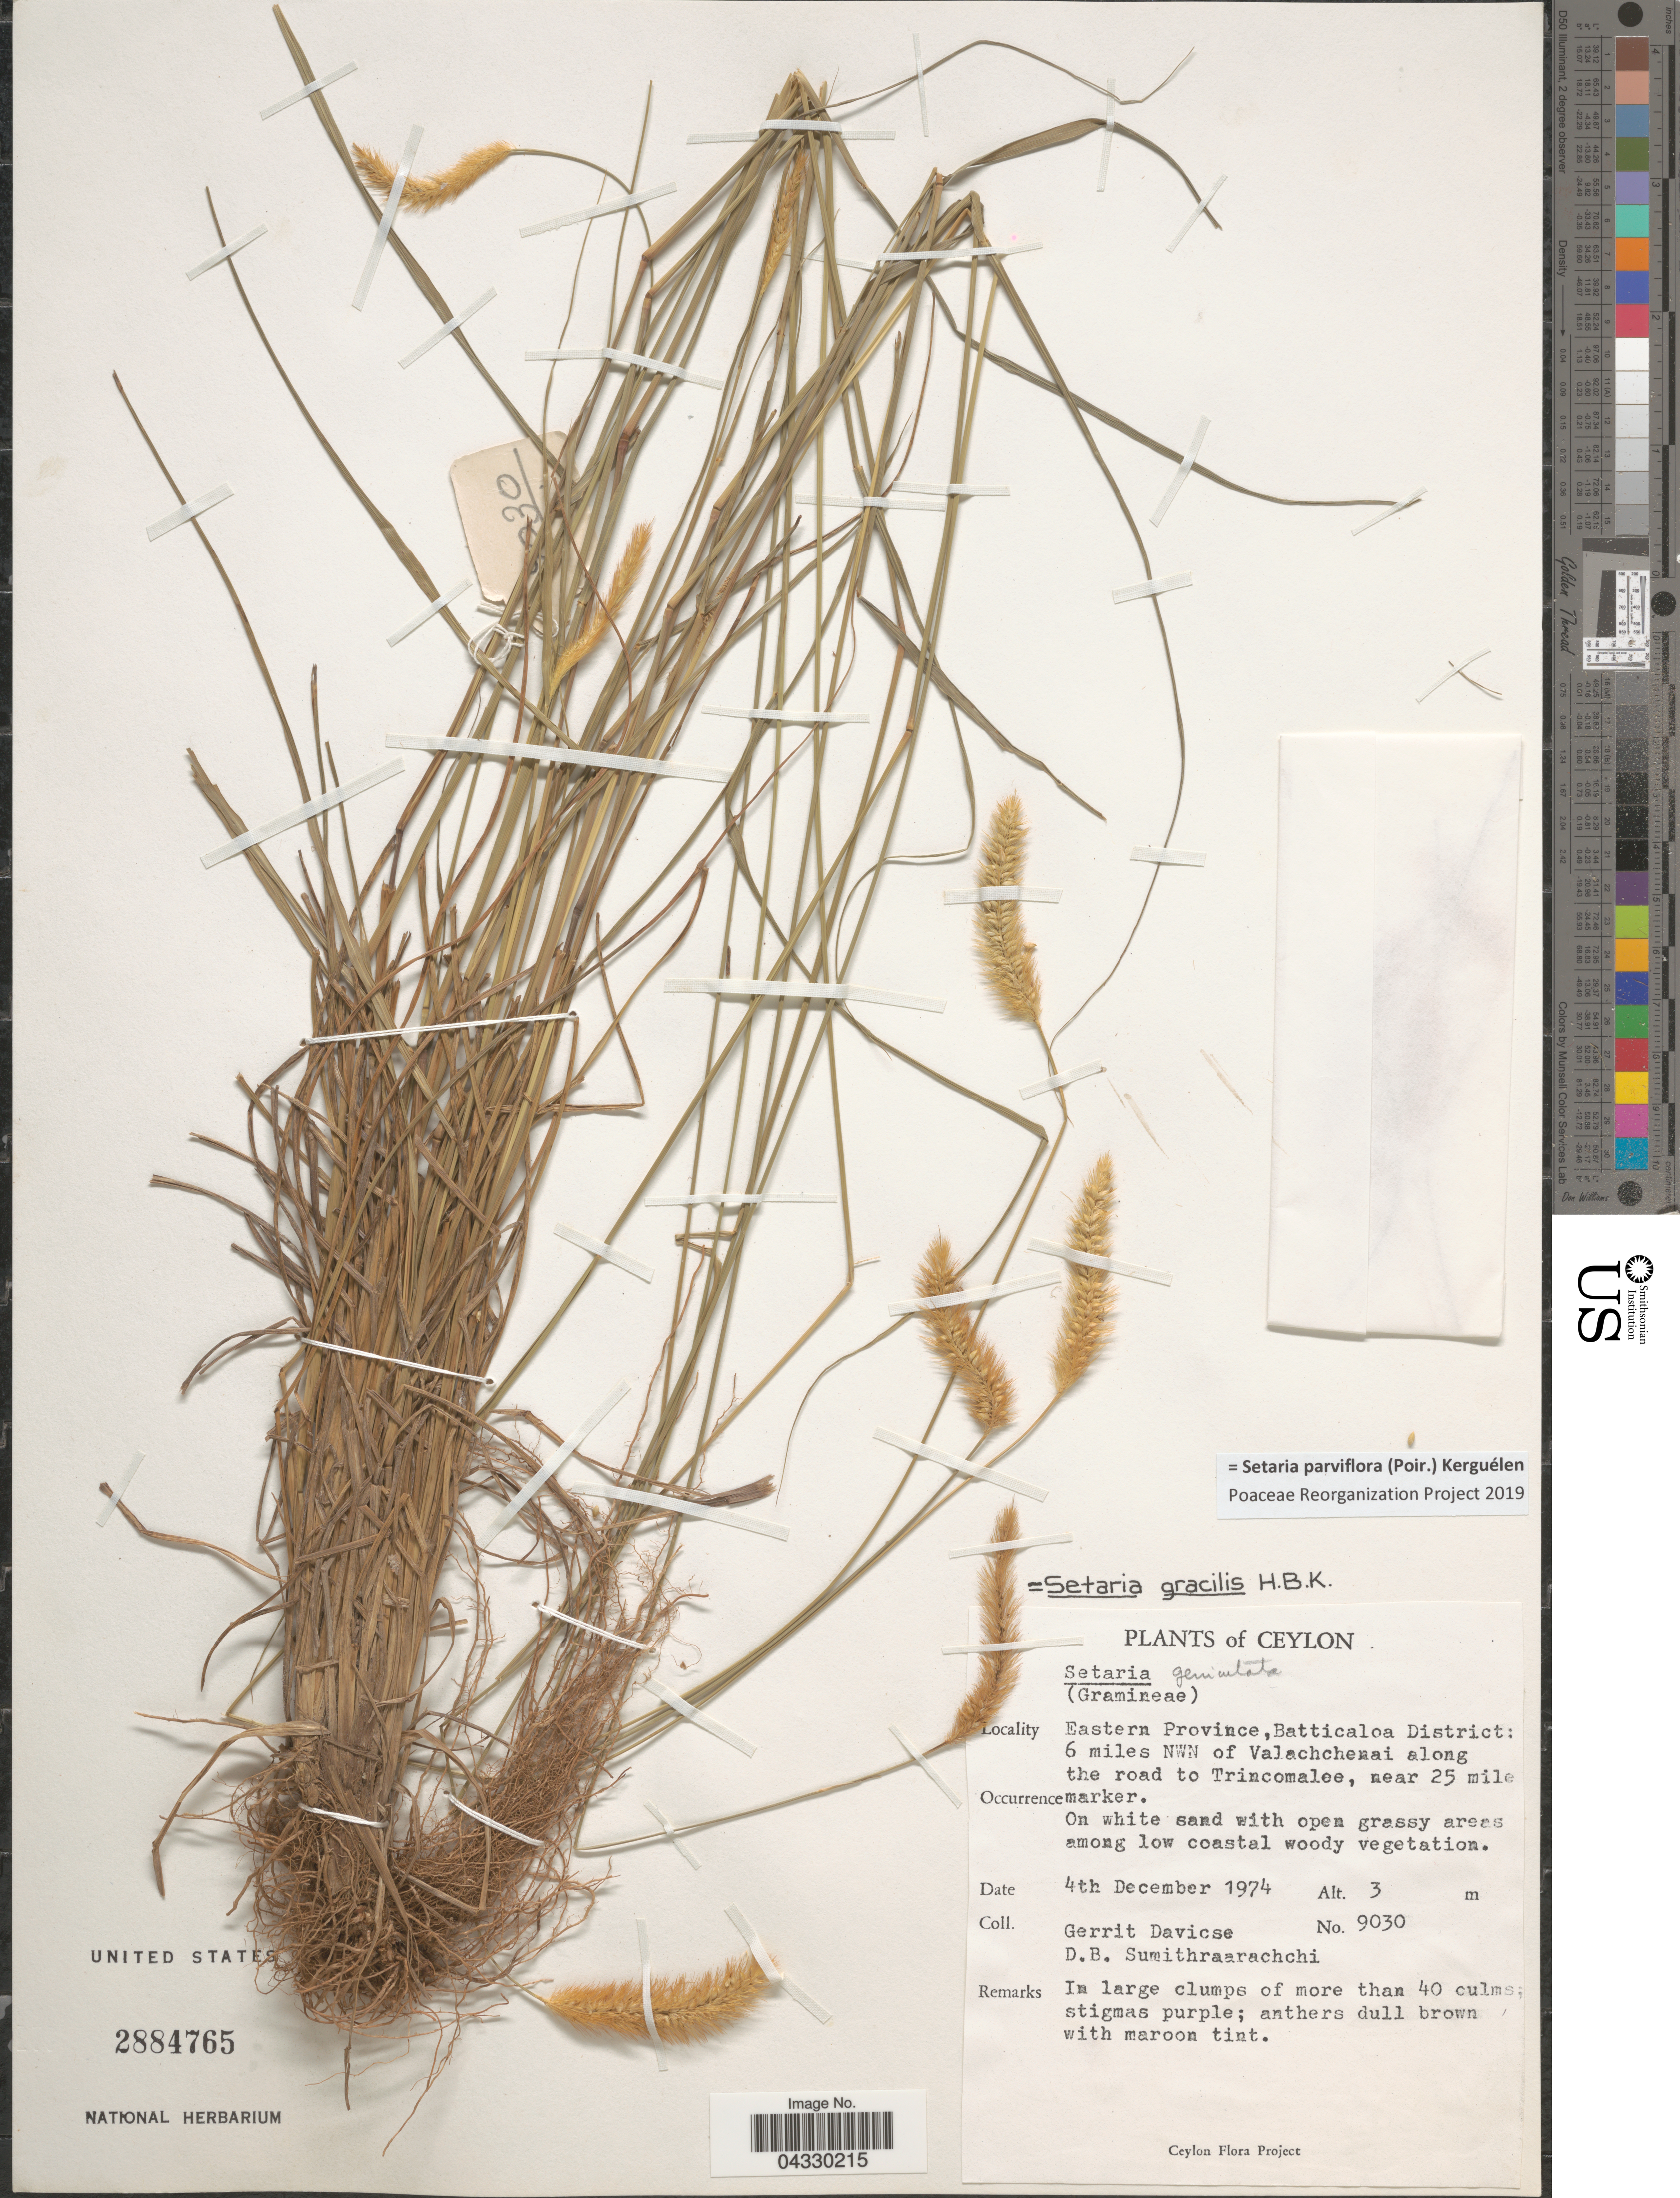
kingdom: Plantae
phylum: Tracheophyta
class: Liliopsida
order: Poales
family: Poaceae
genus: Setaria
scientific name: Setaria parviflora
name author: (Poir.) Kerguélen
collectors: G. Davidse & D. B. Sumithraarachchi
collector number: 9030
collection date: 1974-12-04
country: Sri Lanka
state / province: Eastern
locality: Ceylon. Batticaloa District: 6 miles NWN of Valachchenai along the road to Trincomalee, near 25 mile marker.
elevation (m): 3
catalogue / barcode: US 2884765